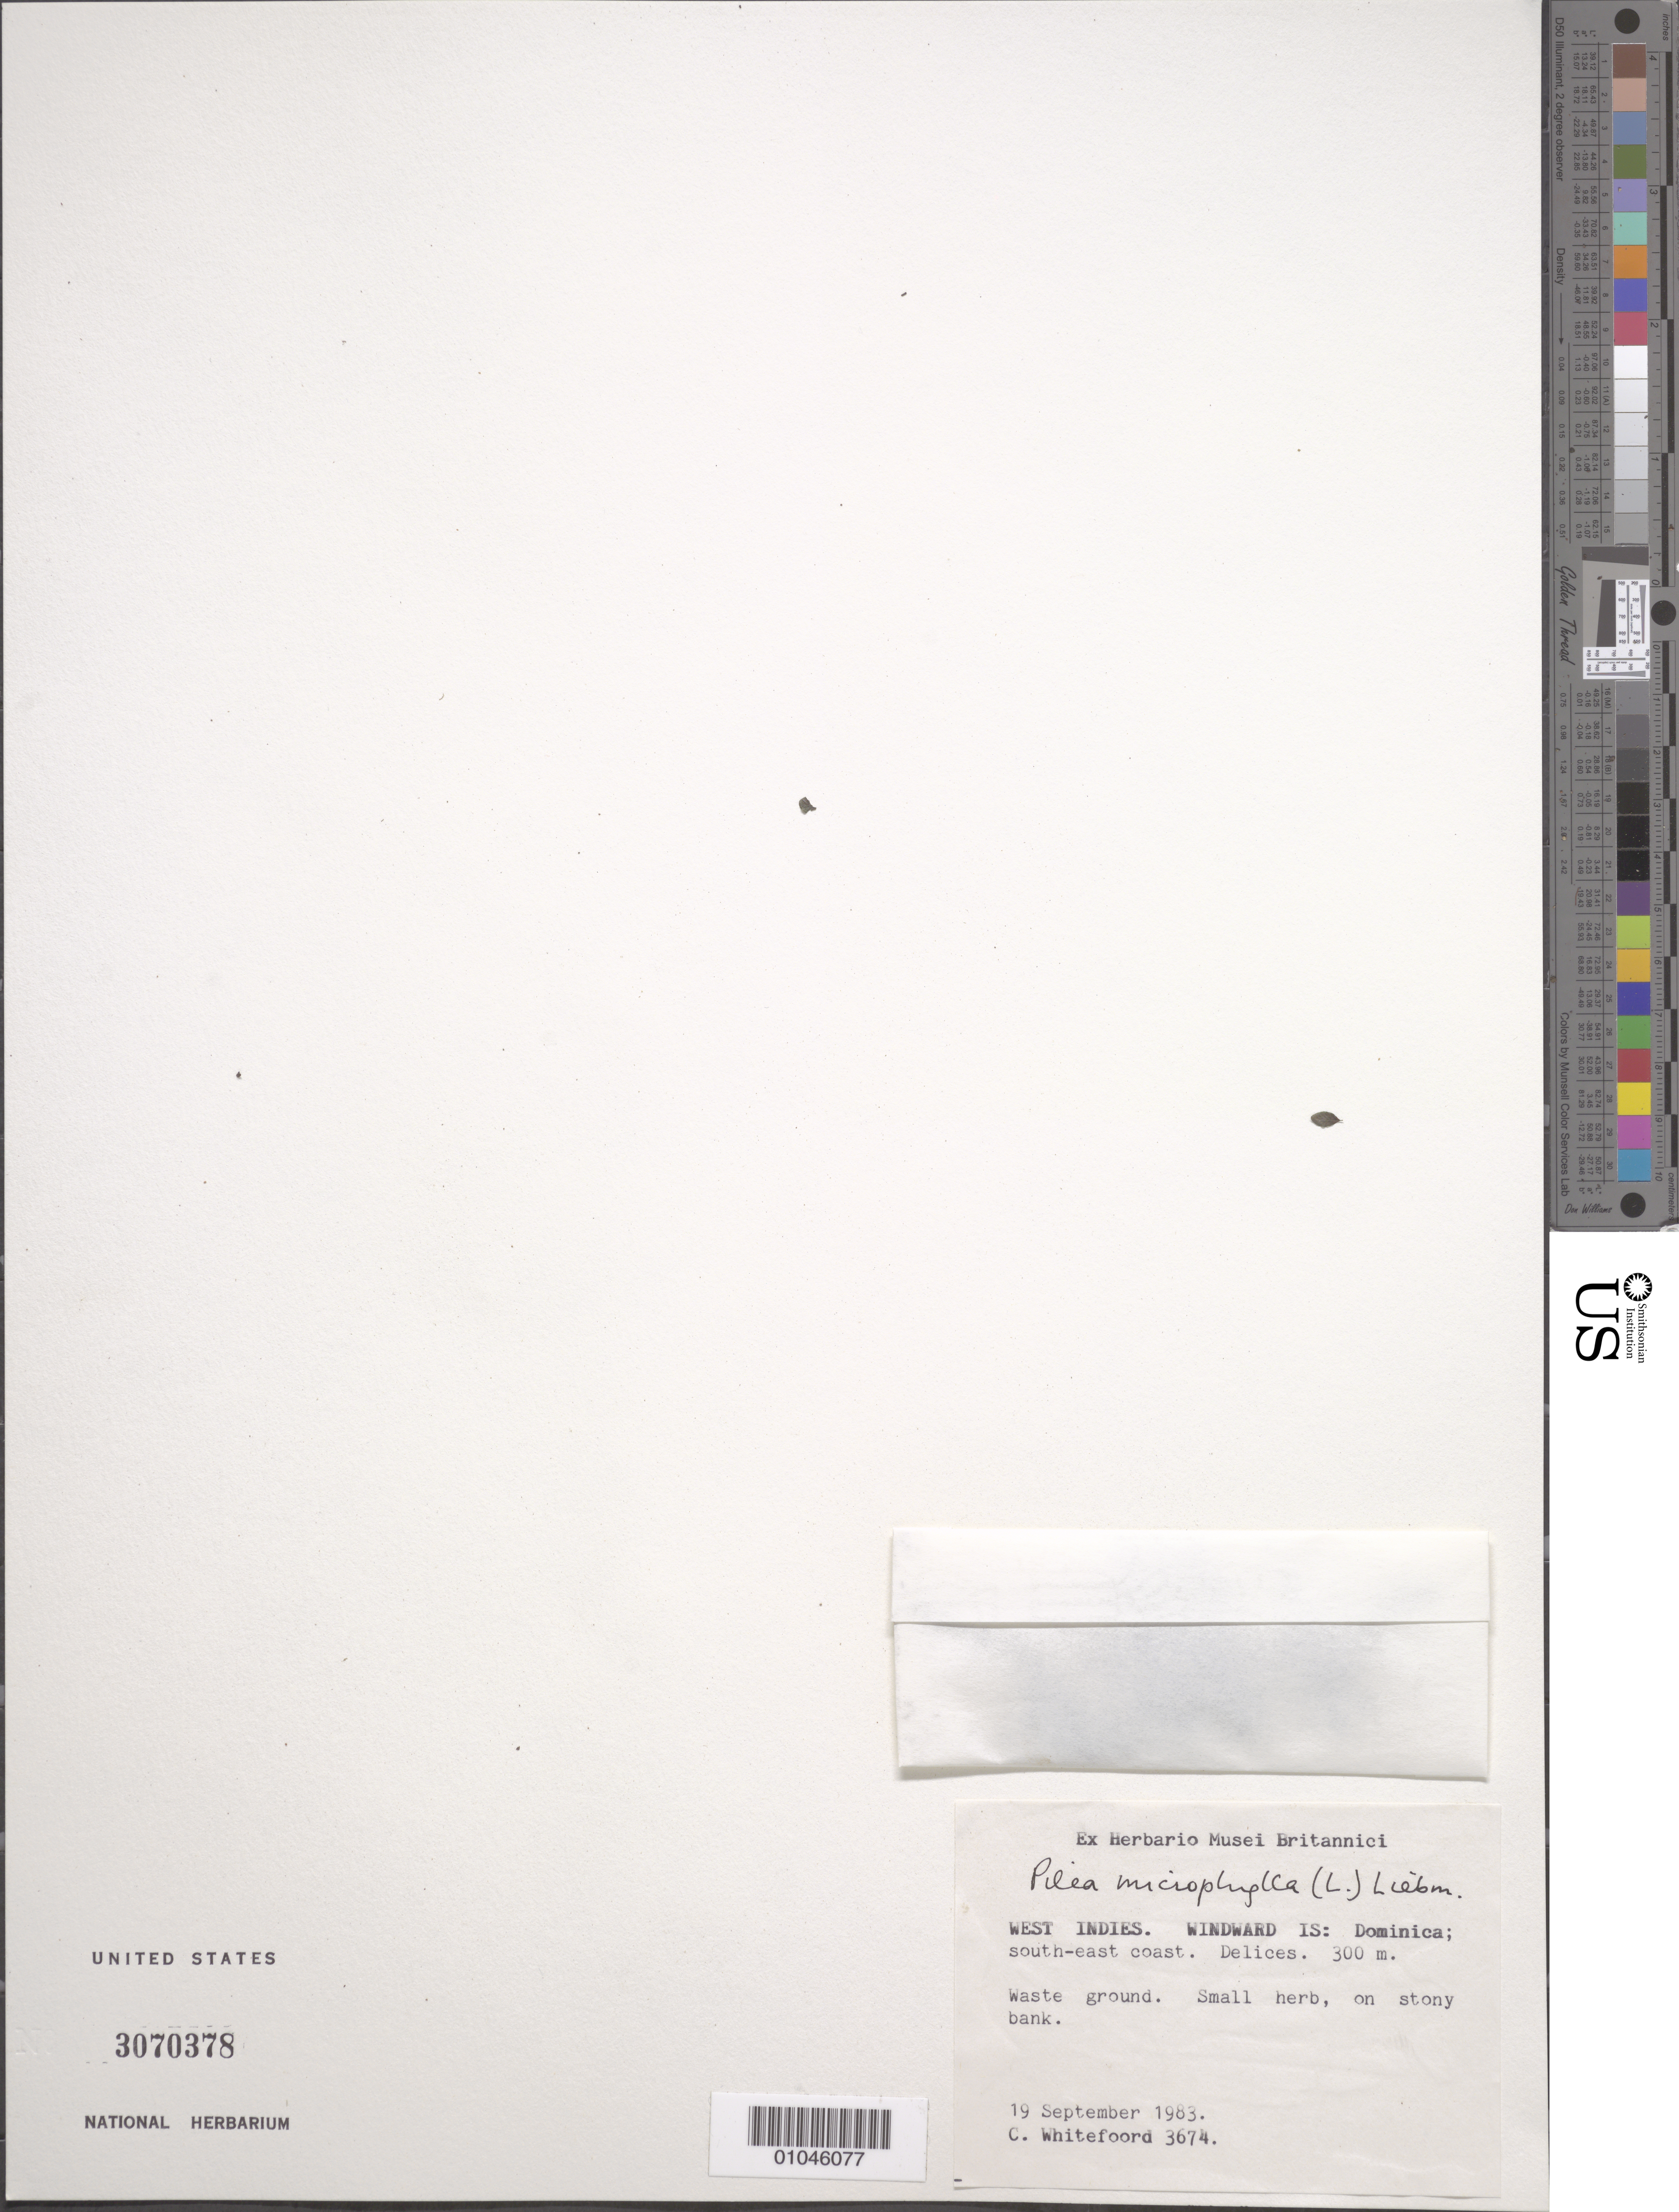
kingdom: Plantae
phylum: Tracheophyta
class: Magnoliopsida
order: Rosales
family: Urticaceae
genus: Pilea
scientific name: Pilea microphylla var. microphylla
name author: (L.) Liebm.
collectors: C. Whitefoord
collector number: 3674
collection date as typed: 19 Sep 1983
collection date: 1983-09-19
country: Dominica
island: Dominica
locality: SE coast. Delices. Waste ground. Small herb, on stony bank.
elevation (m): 300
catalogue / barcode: US 3070378